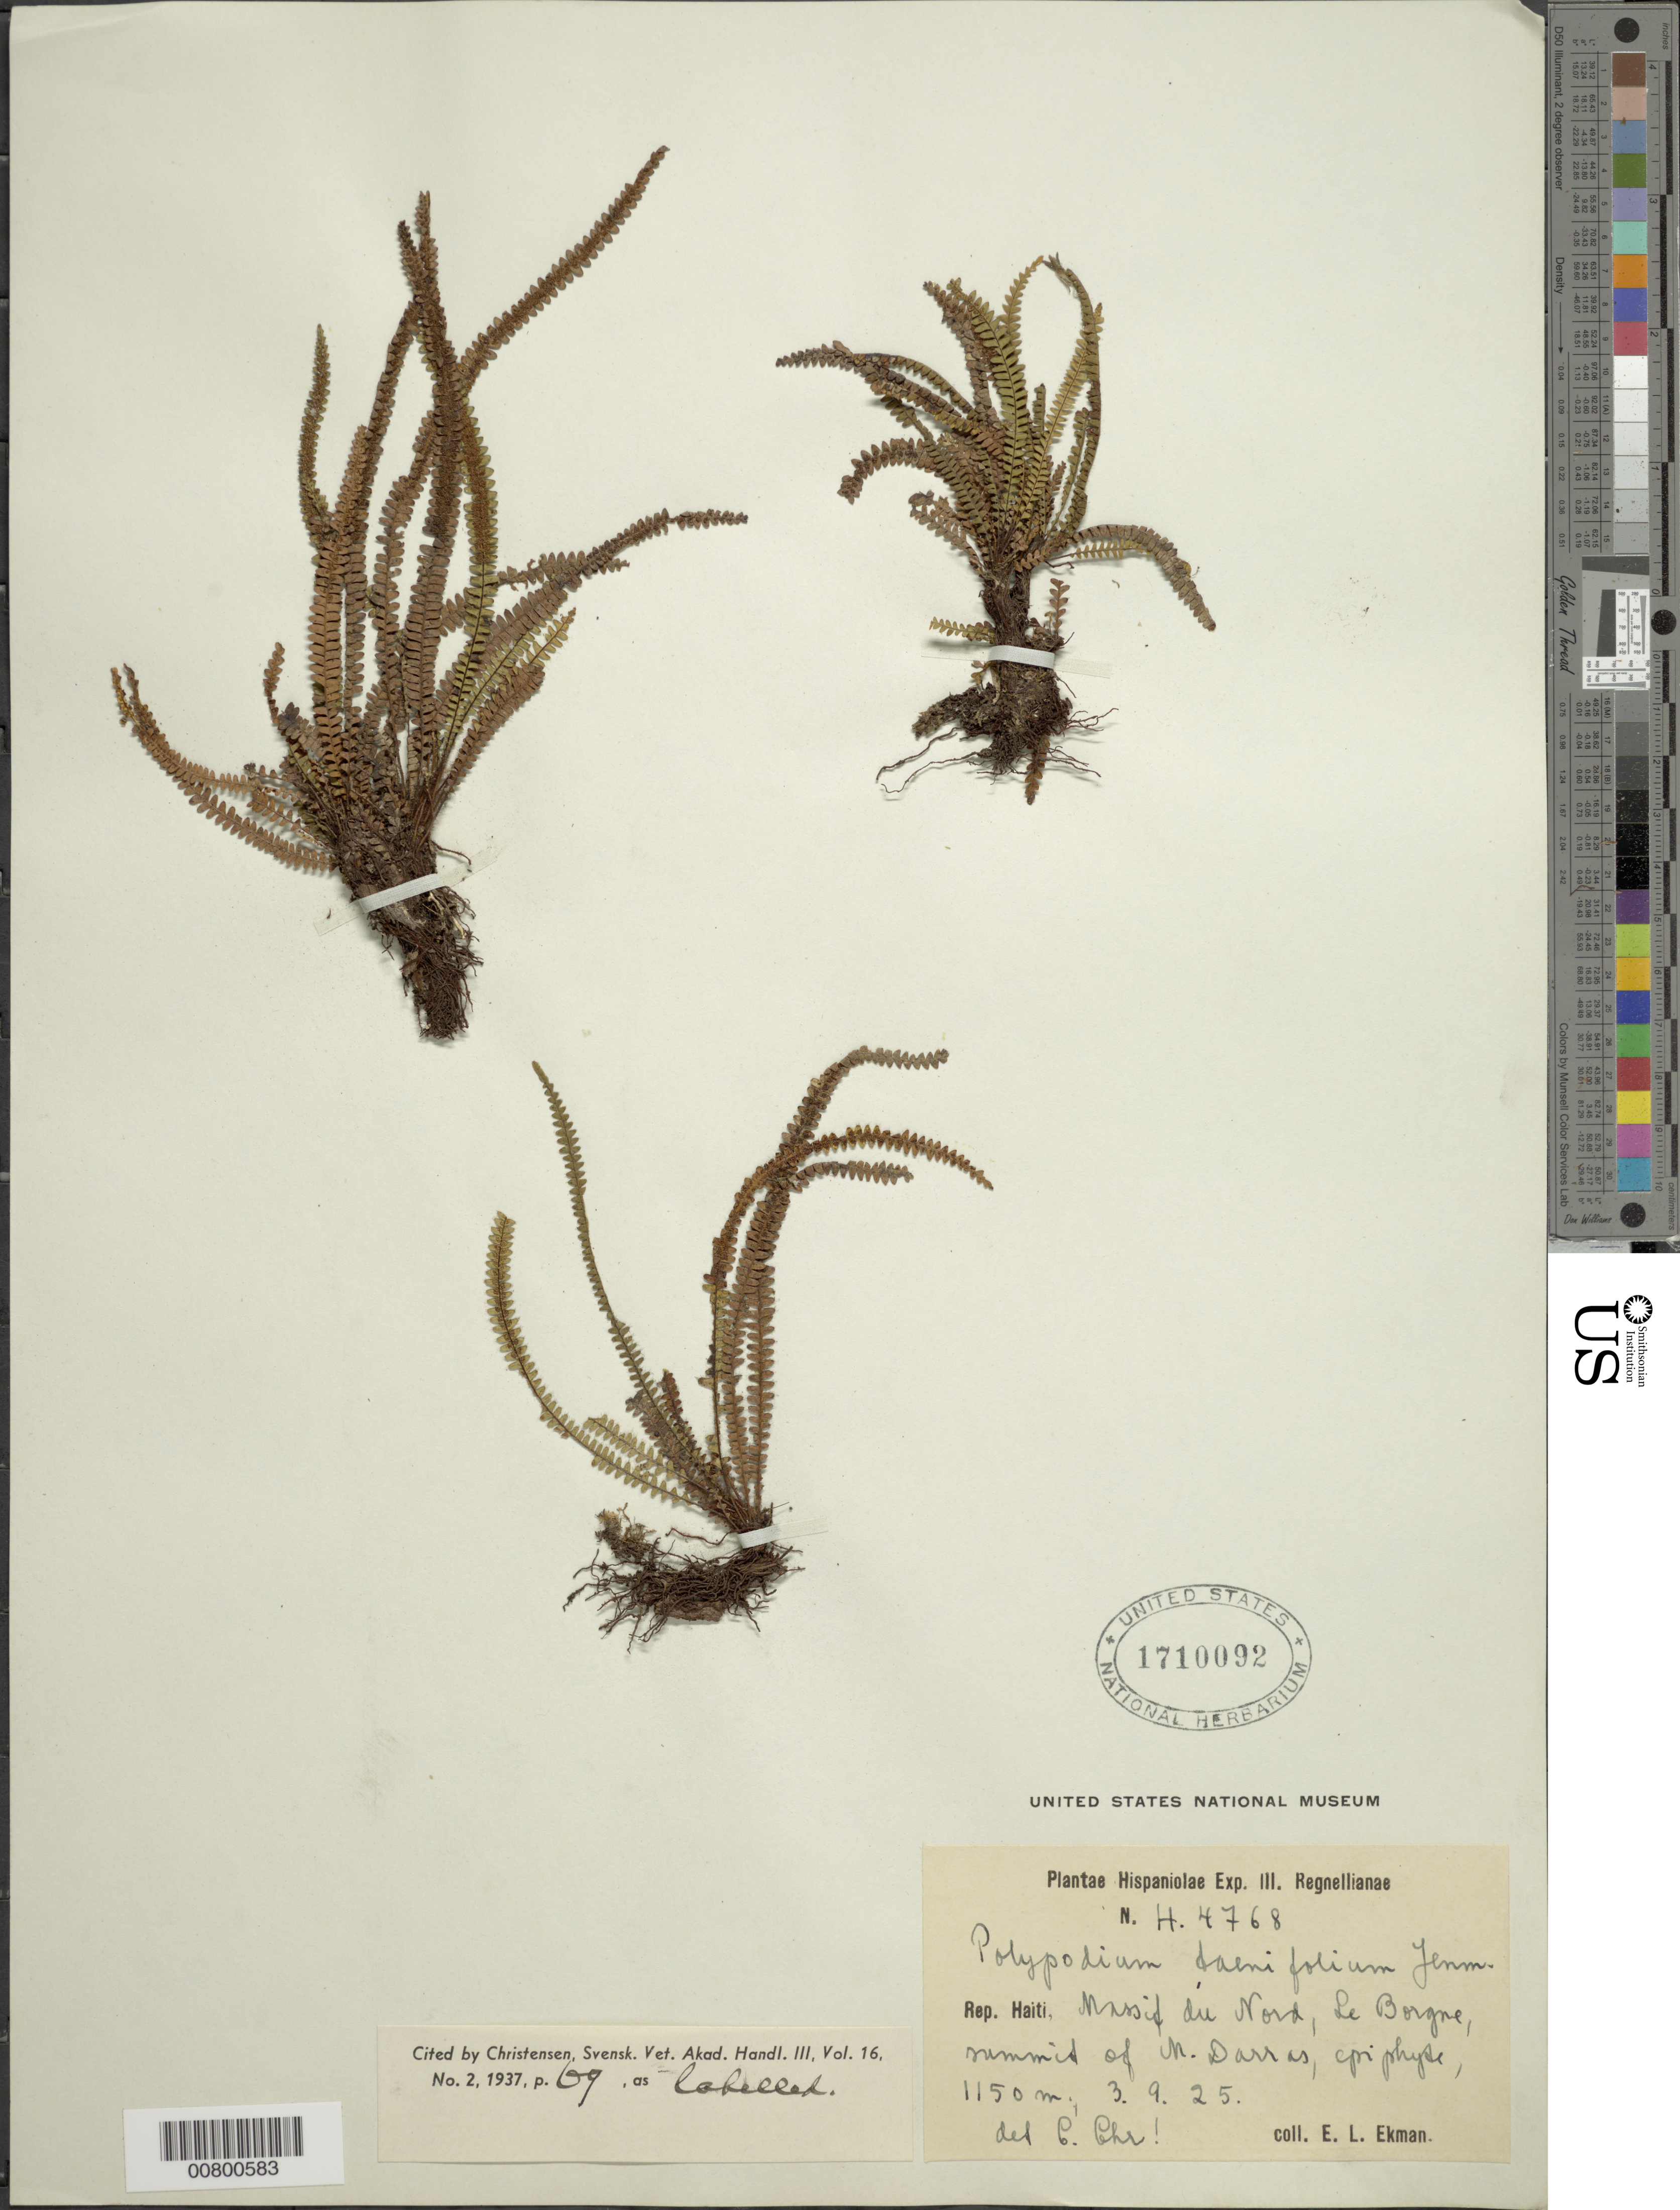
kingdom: Plantae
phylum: Tracheophyta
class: Polypodiopsida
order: Polypodiales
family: Polypodiaceae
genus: Moranopteris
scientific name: Moranopteris taenifolia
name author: (Jenman) R. Y. Hirai & J. Prado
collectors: E. L. Ekman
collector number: H 4768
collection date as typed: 03 Sep 1925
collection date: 1925-09-03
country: Haiti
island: Hispaniola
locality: Massif du Nord, Le Borgne, M. Darras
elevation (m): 1150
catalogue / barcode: US 1710092